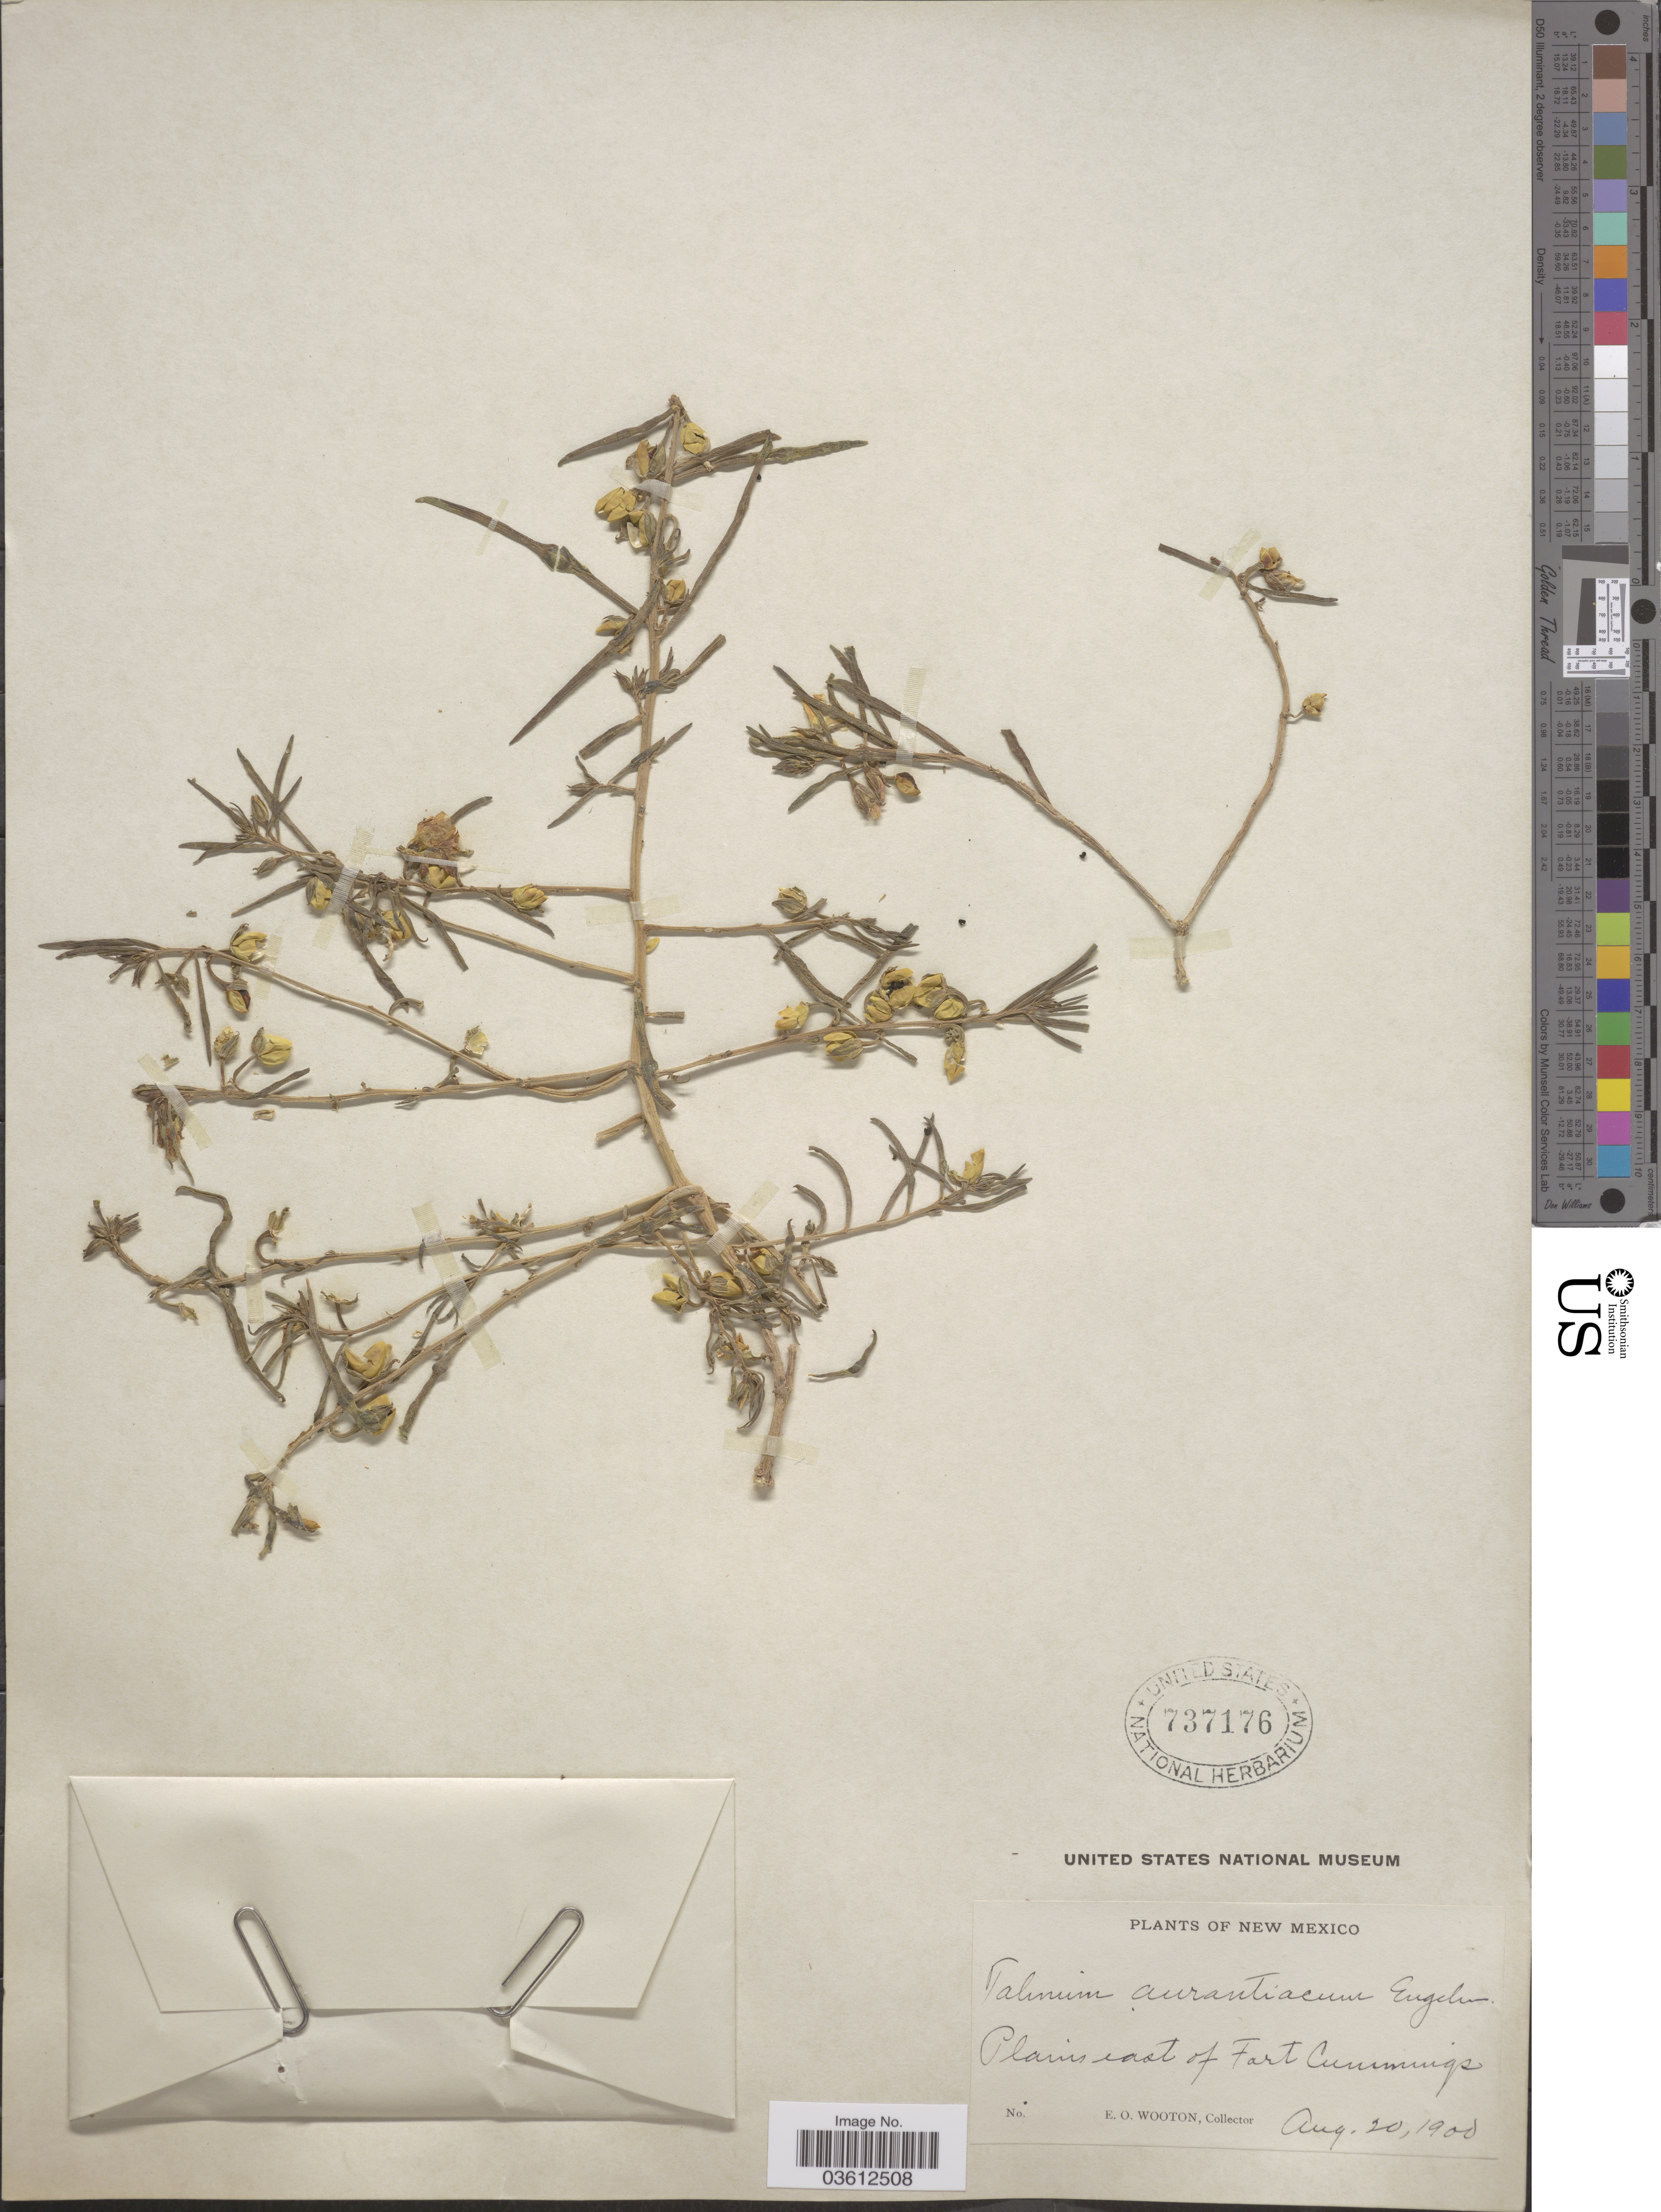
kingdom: Plantae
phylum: Tracheophyta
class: Magnoliopsida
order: Caryophyllales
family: Talinaceae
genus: Talinum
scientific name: Talinum aurantiacum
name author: Engelm. in A. Gray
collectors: E. O. Wooton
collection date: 1900-08-20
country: United States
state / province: New Mexico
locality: Plains east of Fort Cummings.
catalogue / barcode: US 737176